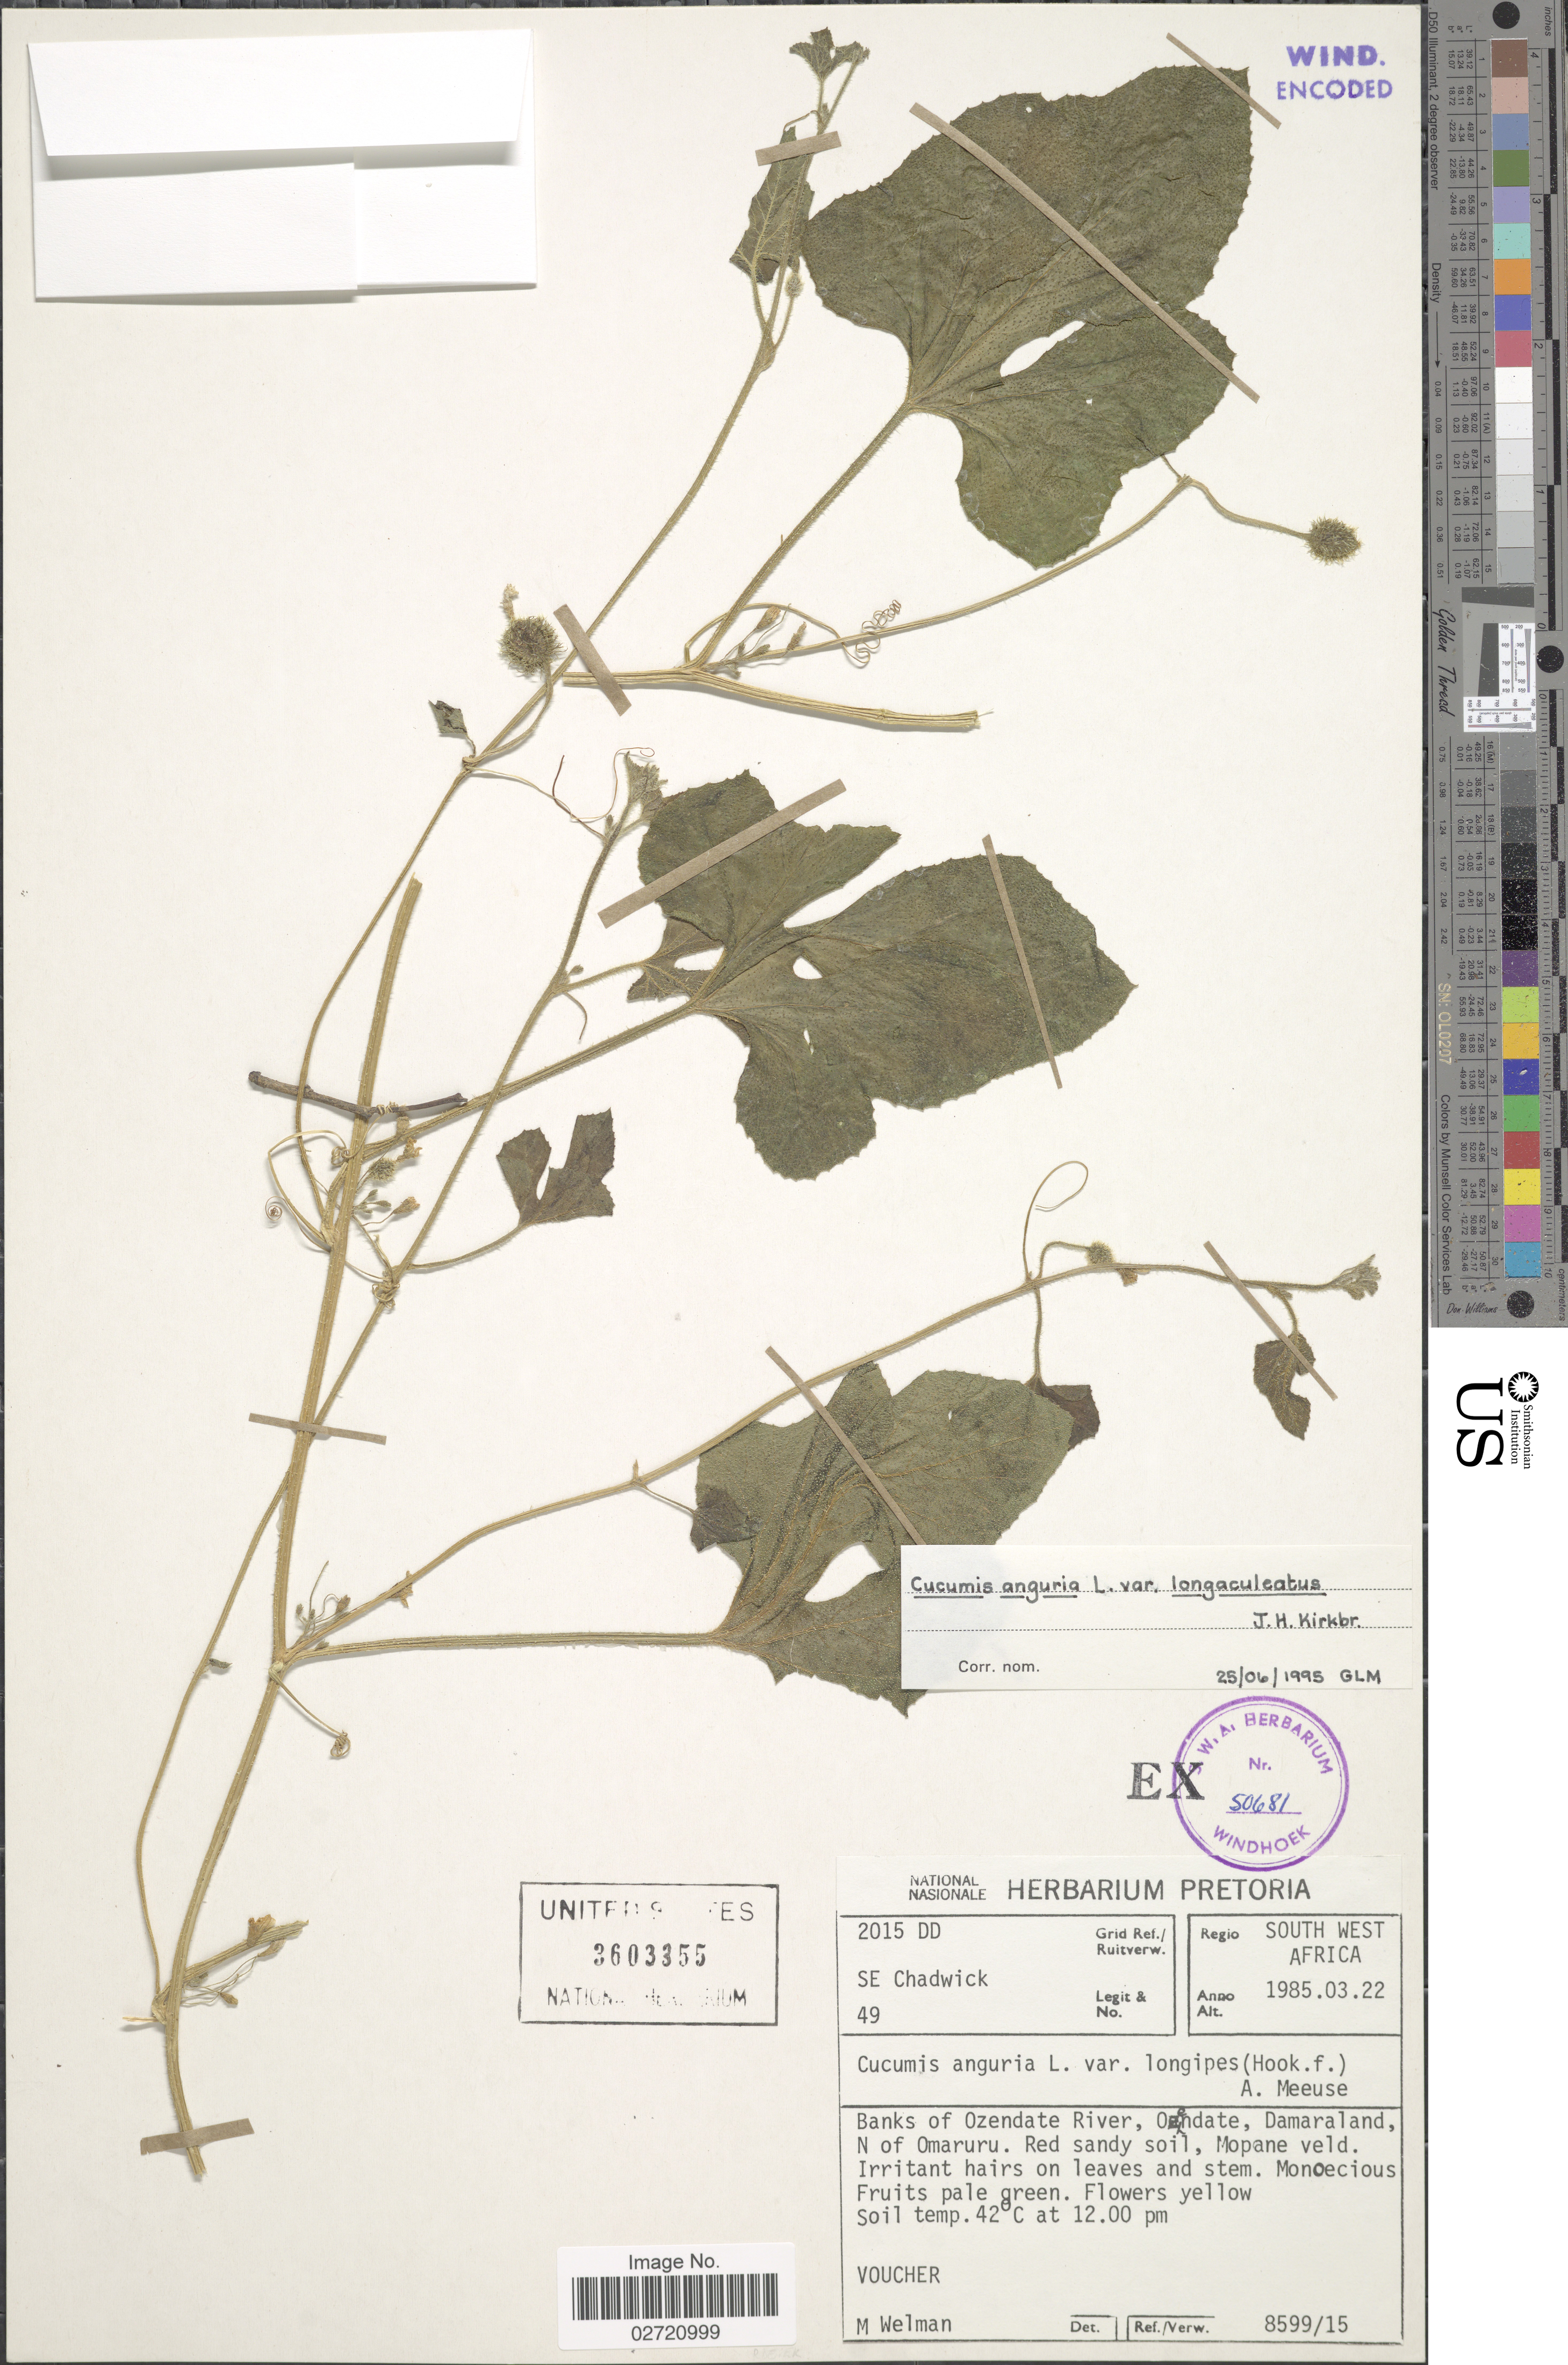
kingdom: Plantae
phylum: Tracheophyta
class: Magnoliopsida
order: Cucurbitales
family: Cucurbitaceae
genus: Cucumis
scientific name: Cucumis anguria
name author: L.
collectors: S. Chadwick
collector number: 49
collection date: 1985-03-22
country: Namibia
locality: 2015 DD Grid Ref./ Ruitverw. Regio South West Africa. Banks of Ozendate River, Ozendate Damaraland N of Omaruru. Mopane Veld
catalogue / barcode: US 3603355